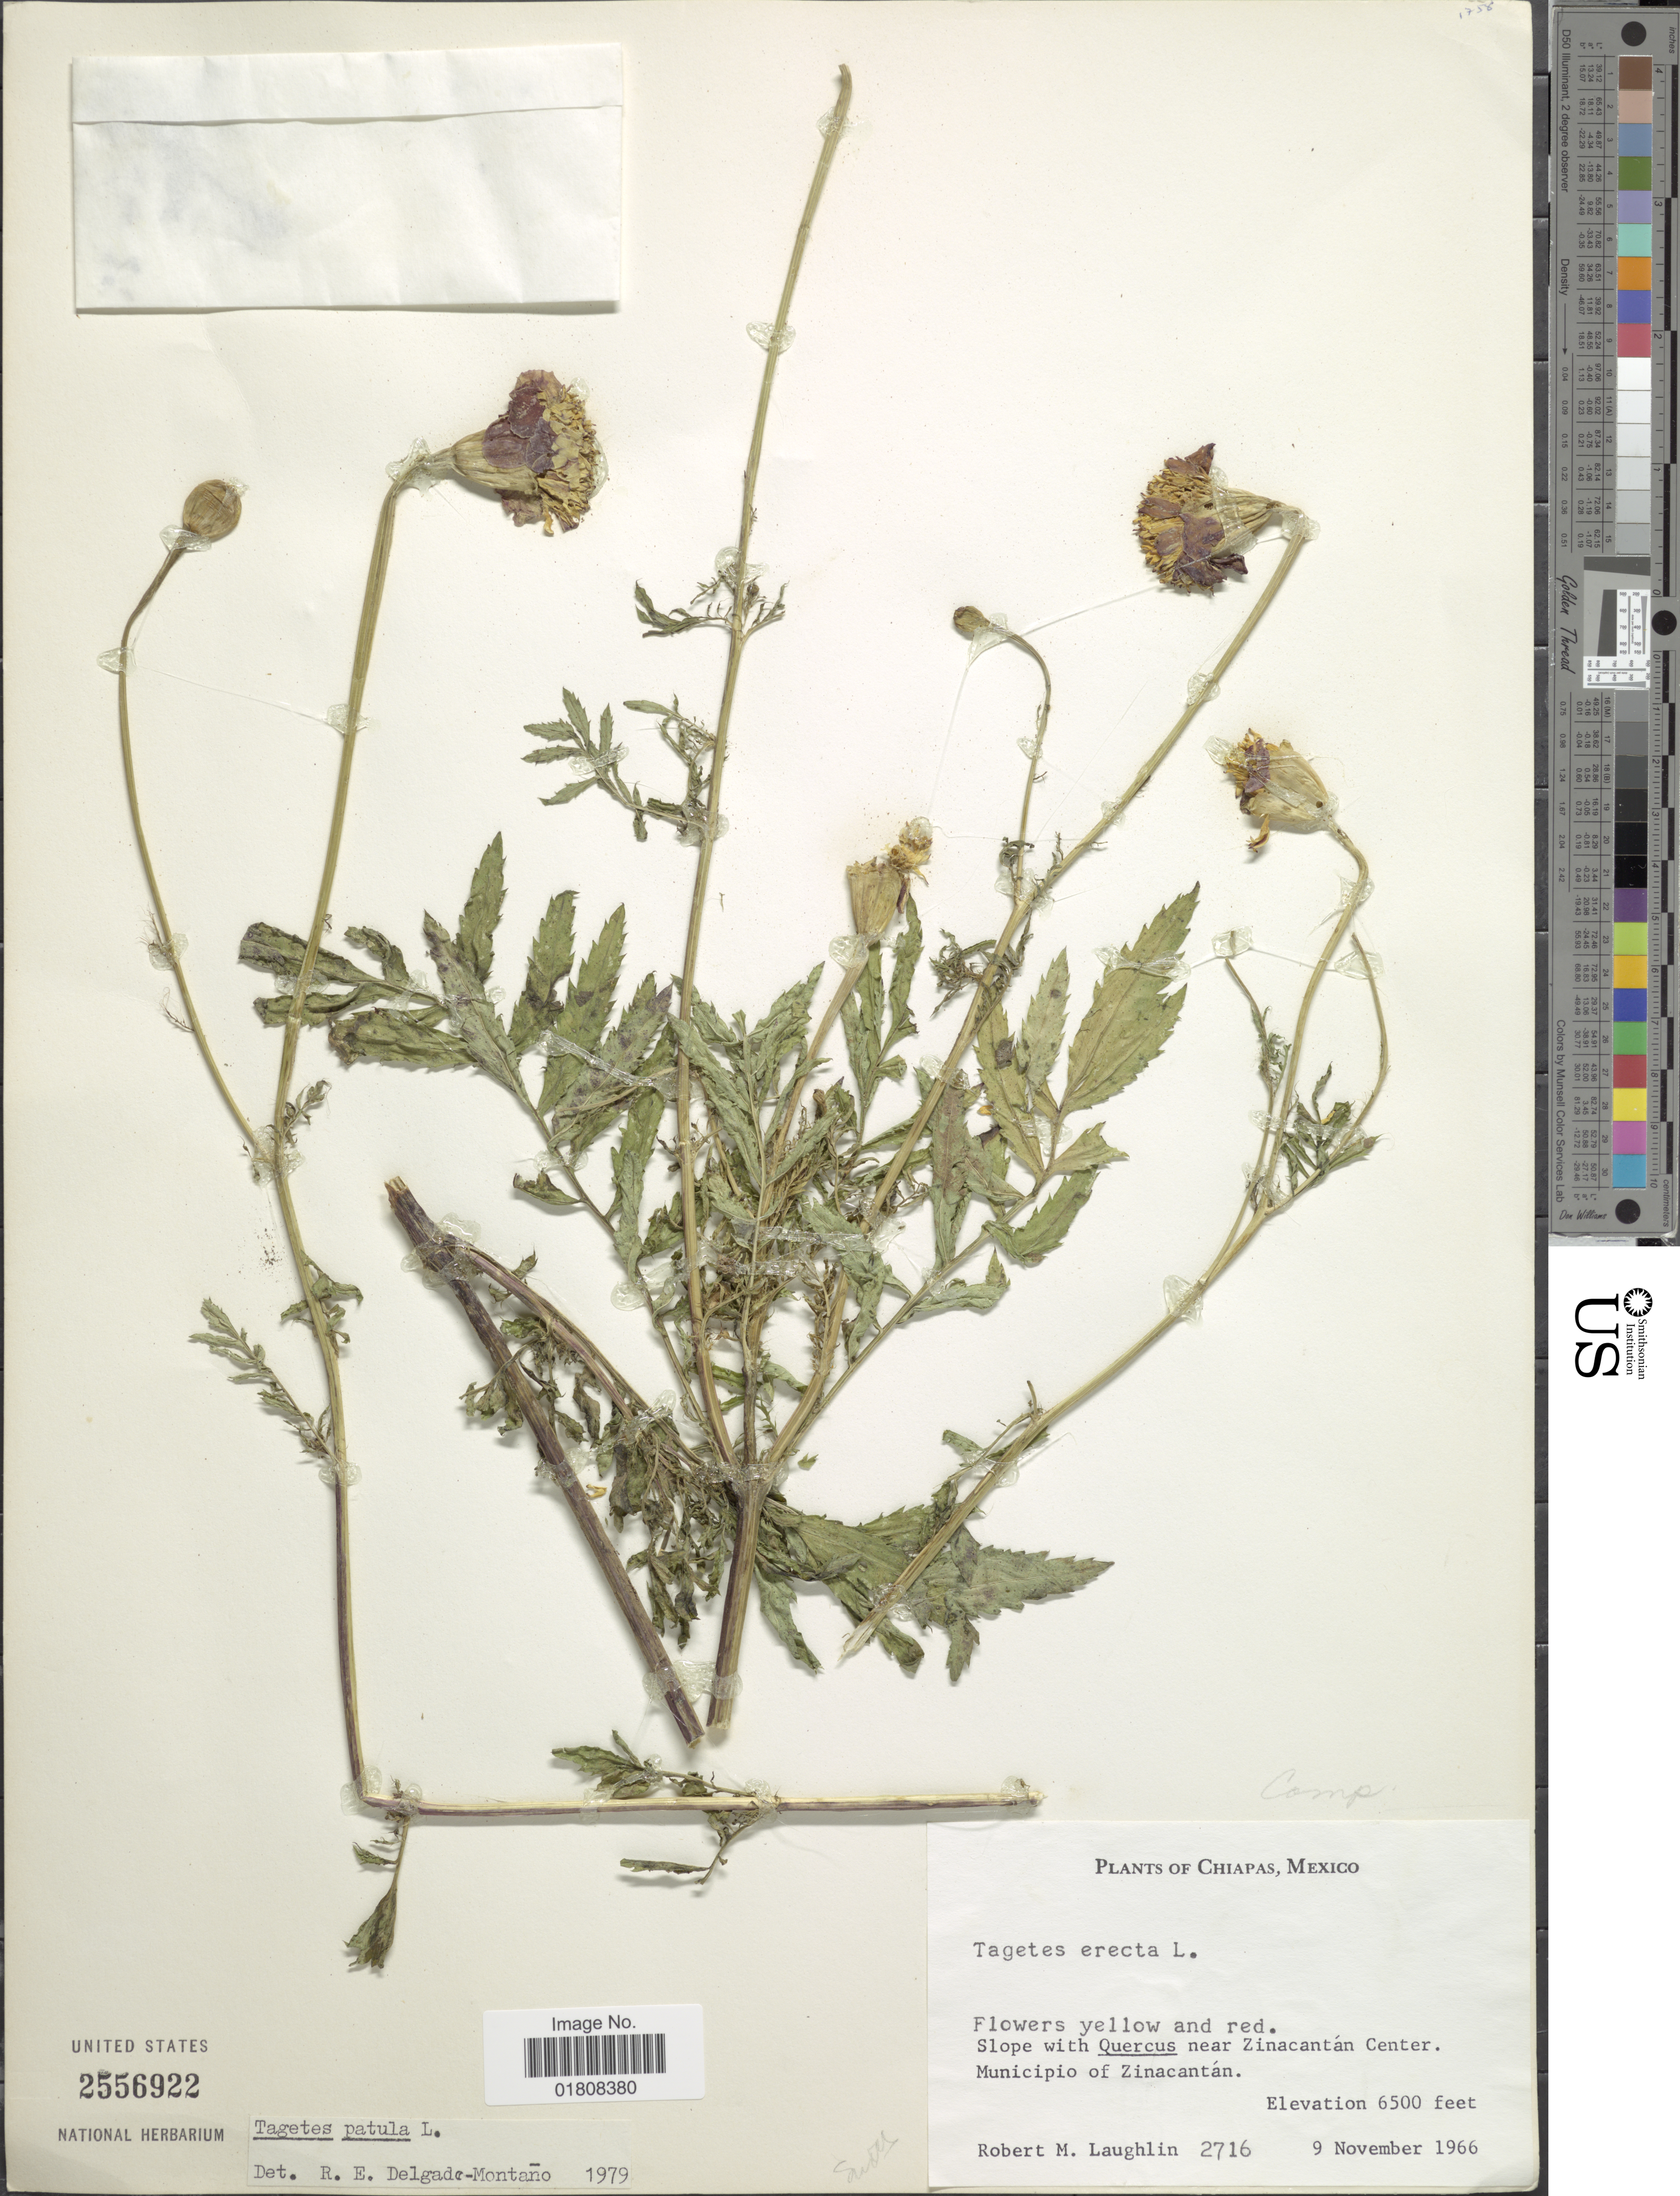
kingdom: Plantae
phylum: Tracheophyta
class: Magnoliopsida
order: Asterales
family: Asteraceae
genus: Tagetes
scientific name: Tagetes patula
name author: L.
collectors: R. M. Laughlin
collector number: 2716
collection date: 1966-11-09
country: Mexico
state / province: Chiapas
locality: Near Zinacantan Center, Municipio of Zinacantan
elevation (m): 1981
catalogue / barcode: US 2556922